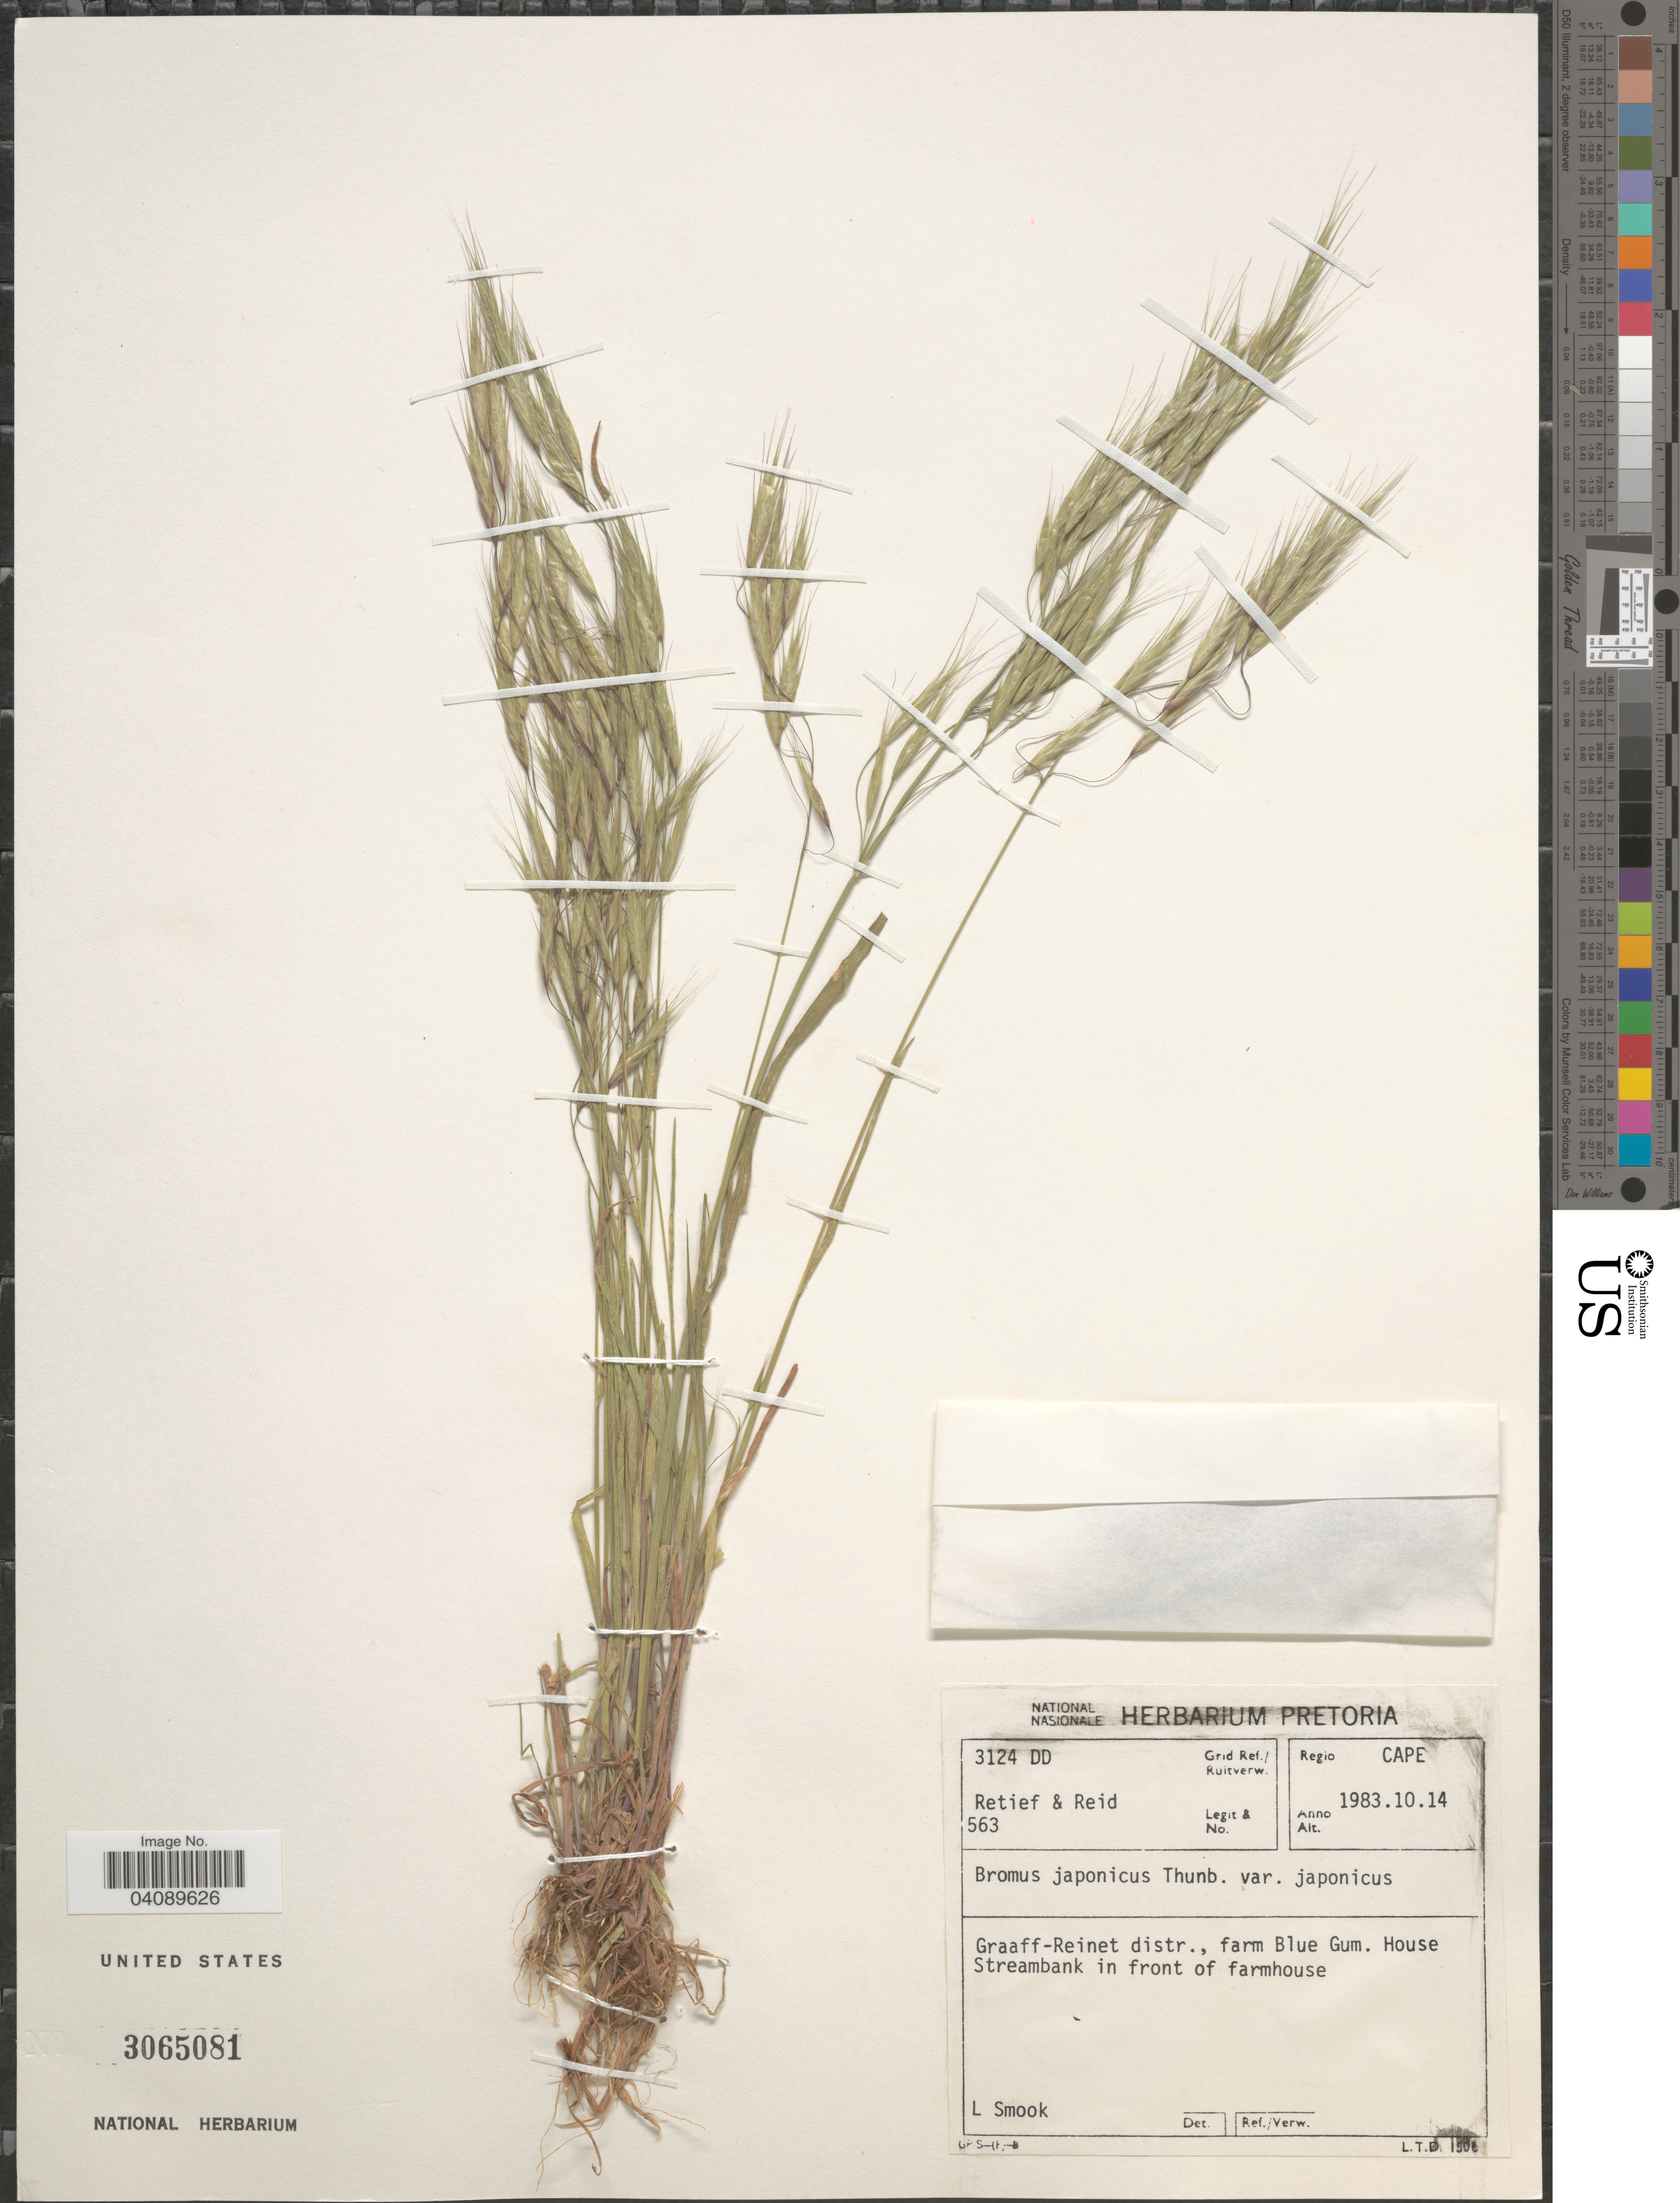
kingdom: Plantae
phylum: Tracheophyta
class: Liliopsida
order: Poales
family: Poaceae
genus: Bromus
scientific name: Bromus japonicus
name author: Houtt.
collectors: E. Retief & -. Reid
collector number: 563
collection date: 1983-10-14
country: South Africa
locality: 3124 DD Grid Ref./ Ruitverw. Regio Cape. Graaff-Reinet distr., farm Blue Gum. House Streambank in front of farmhouse.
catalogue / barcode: US 3065081